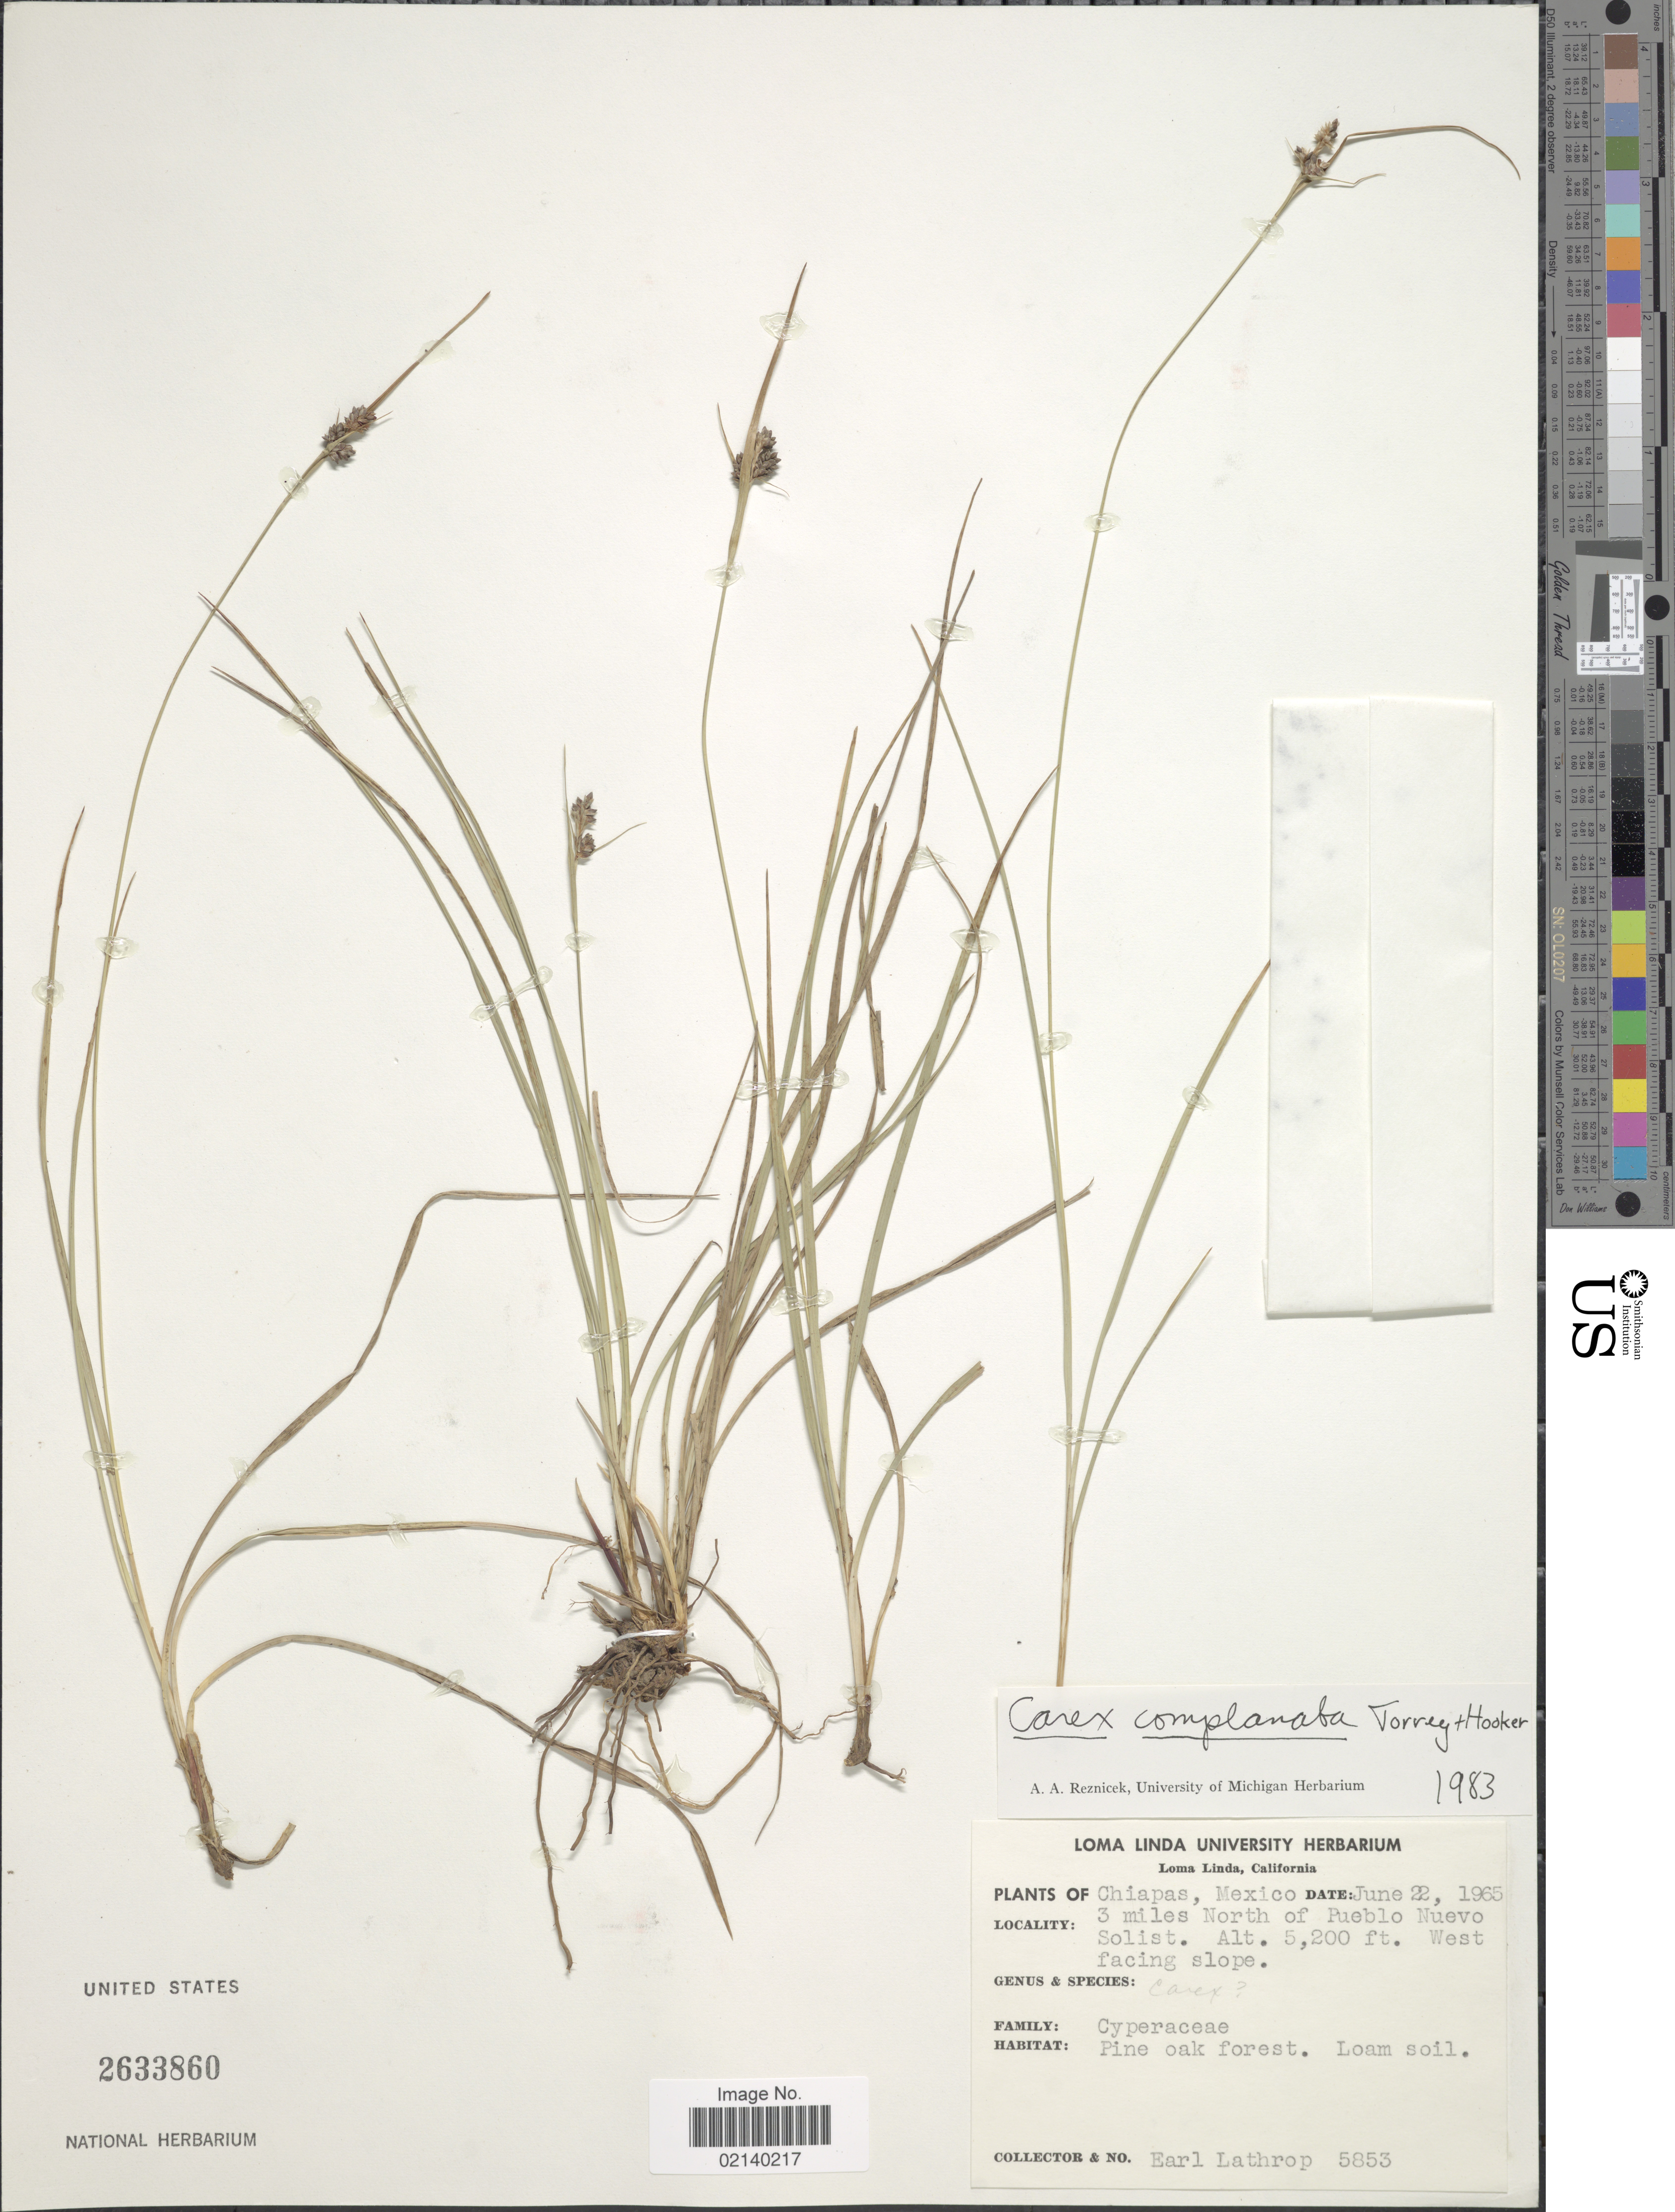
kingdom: Plantae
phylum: Tracheophyta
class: Liliopsida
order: Poales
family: Cyperaceae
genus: Carex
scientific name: Carex complanata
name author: Torr. & Hook.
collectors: E. W. Lathrop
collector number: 5853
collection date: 1965-06-22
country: Mexico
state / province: Chiapas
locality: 3 miles North of Pueblo Nuevo Solist. West facing slope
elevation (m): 1585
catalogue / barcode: US 2633860